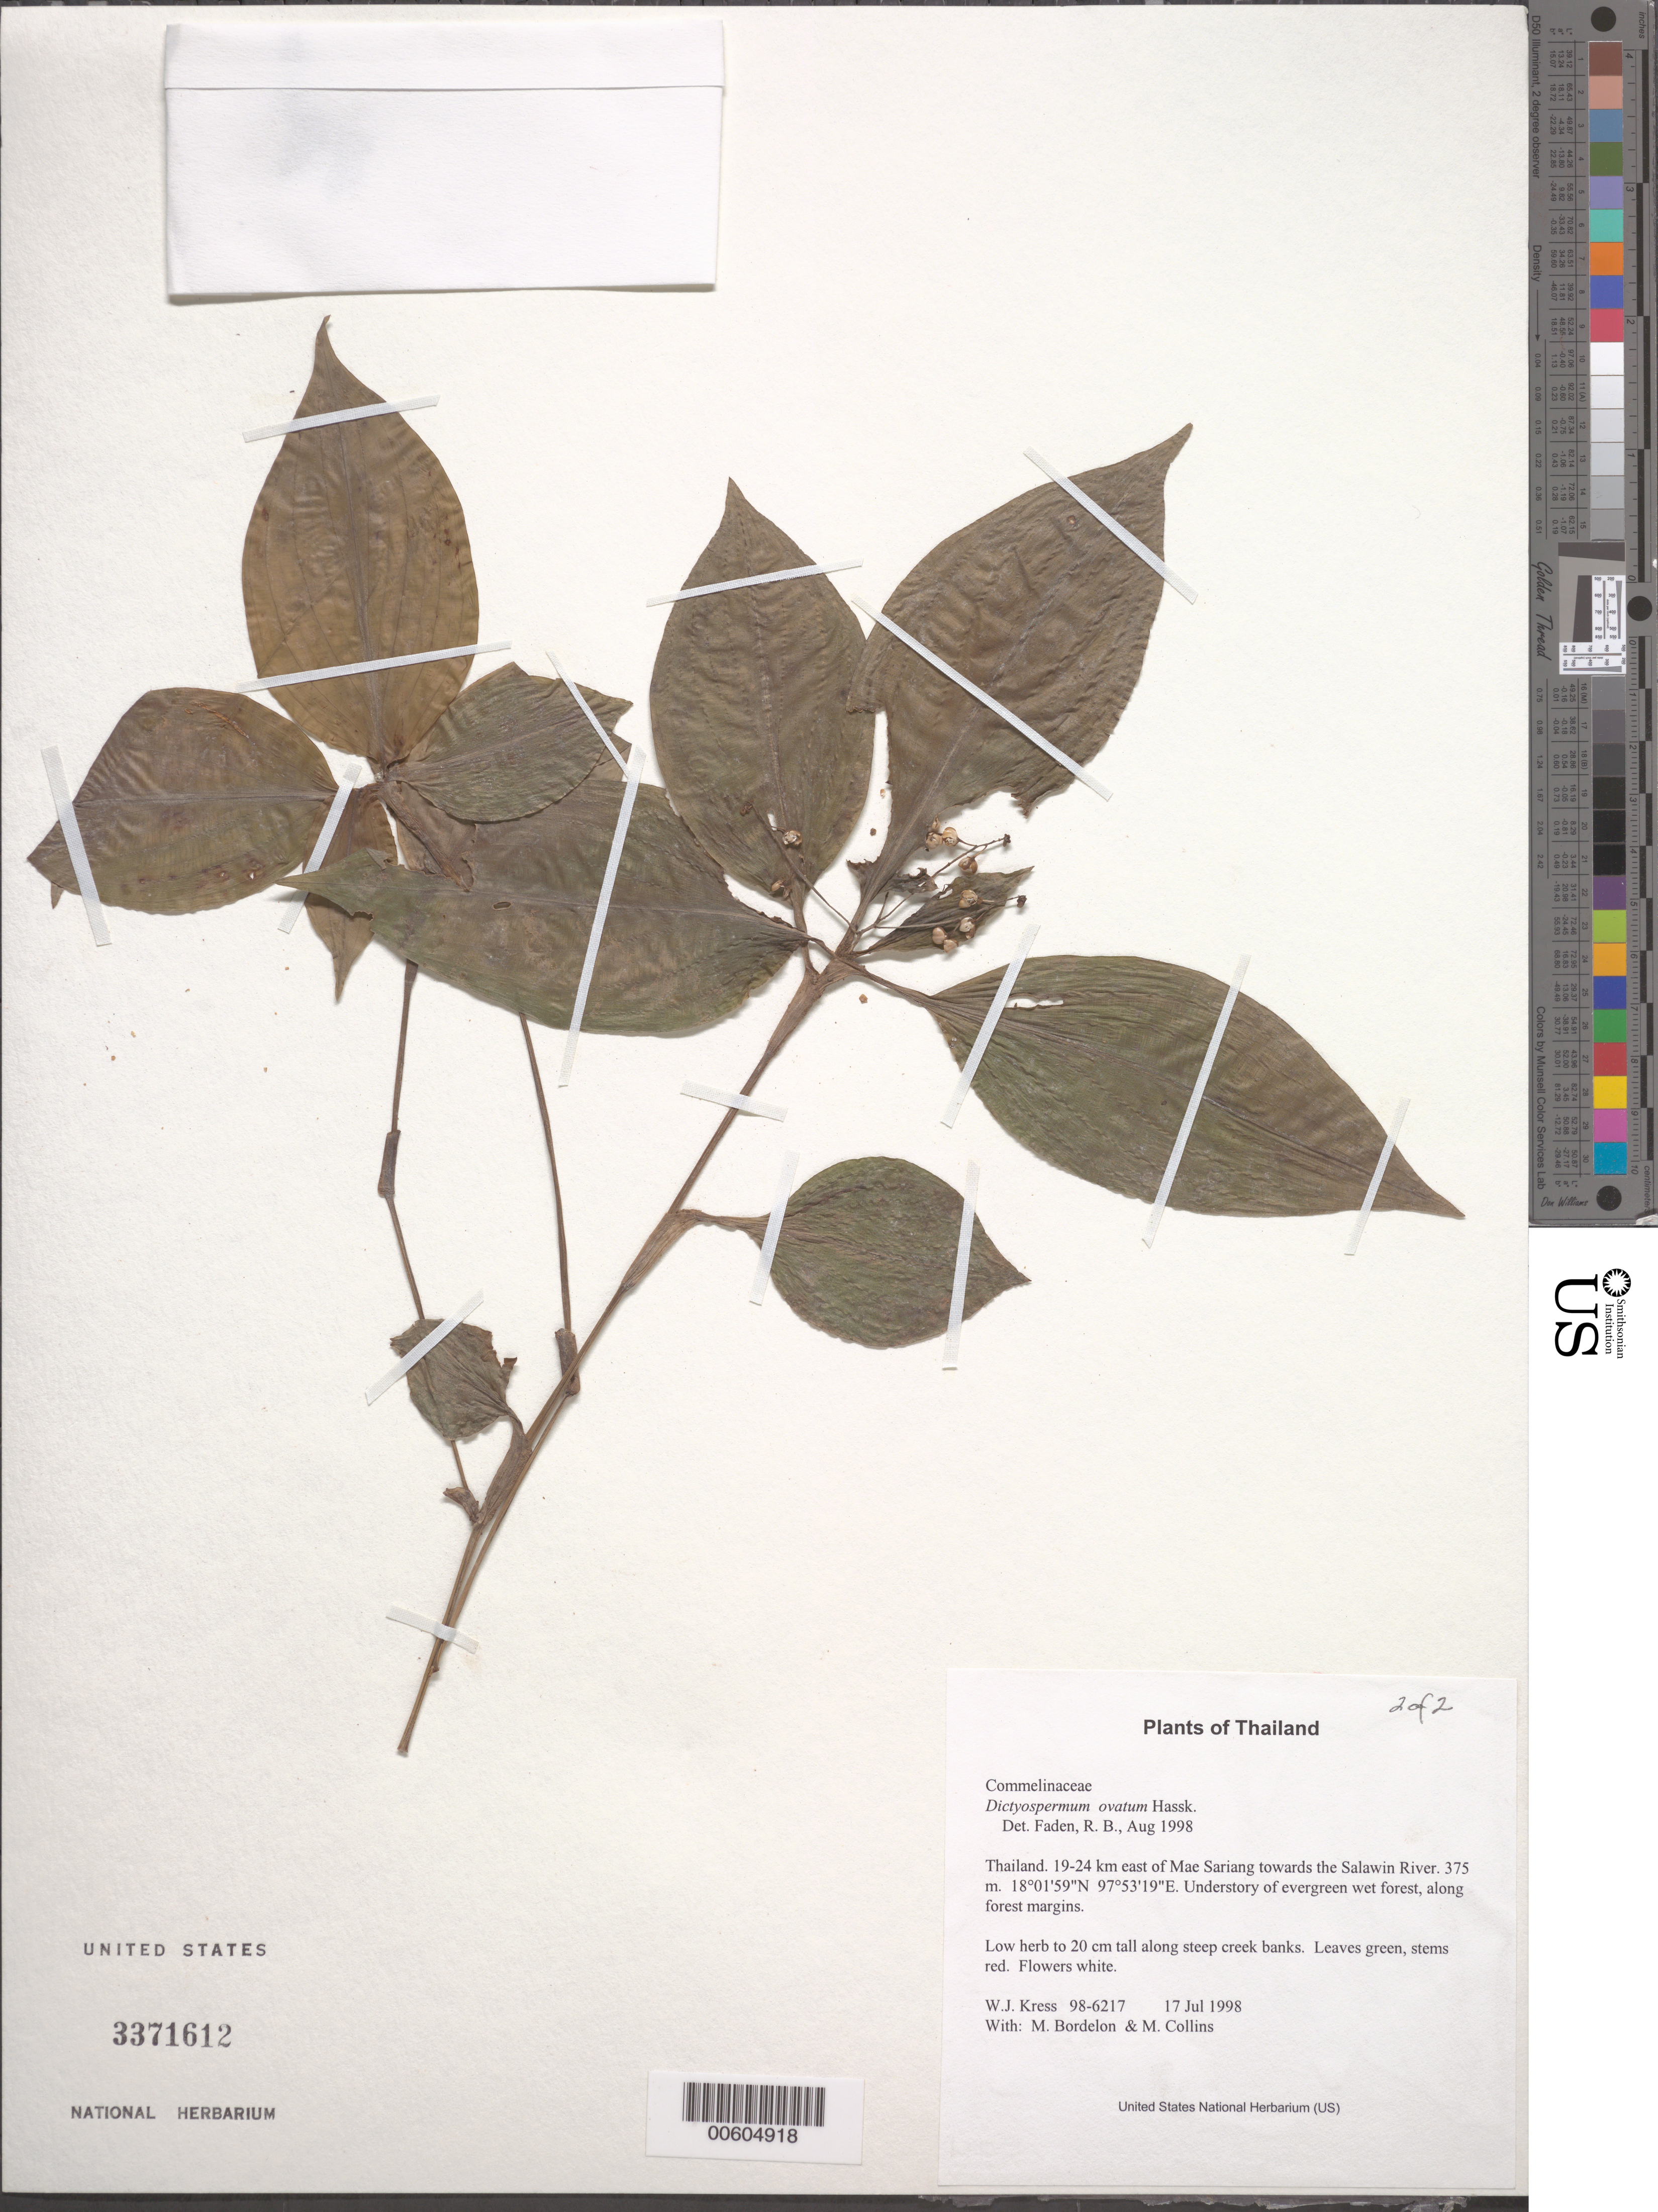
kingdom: Plantae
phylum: Tracheophyta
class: Liliopsida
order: Commelinales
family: Commelinaceae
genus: Dictyospermum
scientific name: Dictyospermum ovatum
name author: Hassk.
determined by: Faden, Robert B., (US), Smithsonian Institution - National Museum of Natural History (UNITED STATES)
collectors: W. J. Kress, M. Bordelon & M. Collins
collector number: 98-6217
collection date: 1998-07-17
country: Thailand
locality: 19-24 km east of Mae Sariang towards the Salawin River.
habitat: Understory of evergreen wet forest, along forest margins.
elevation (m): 375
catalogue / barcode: US 3371612